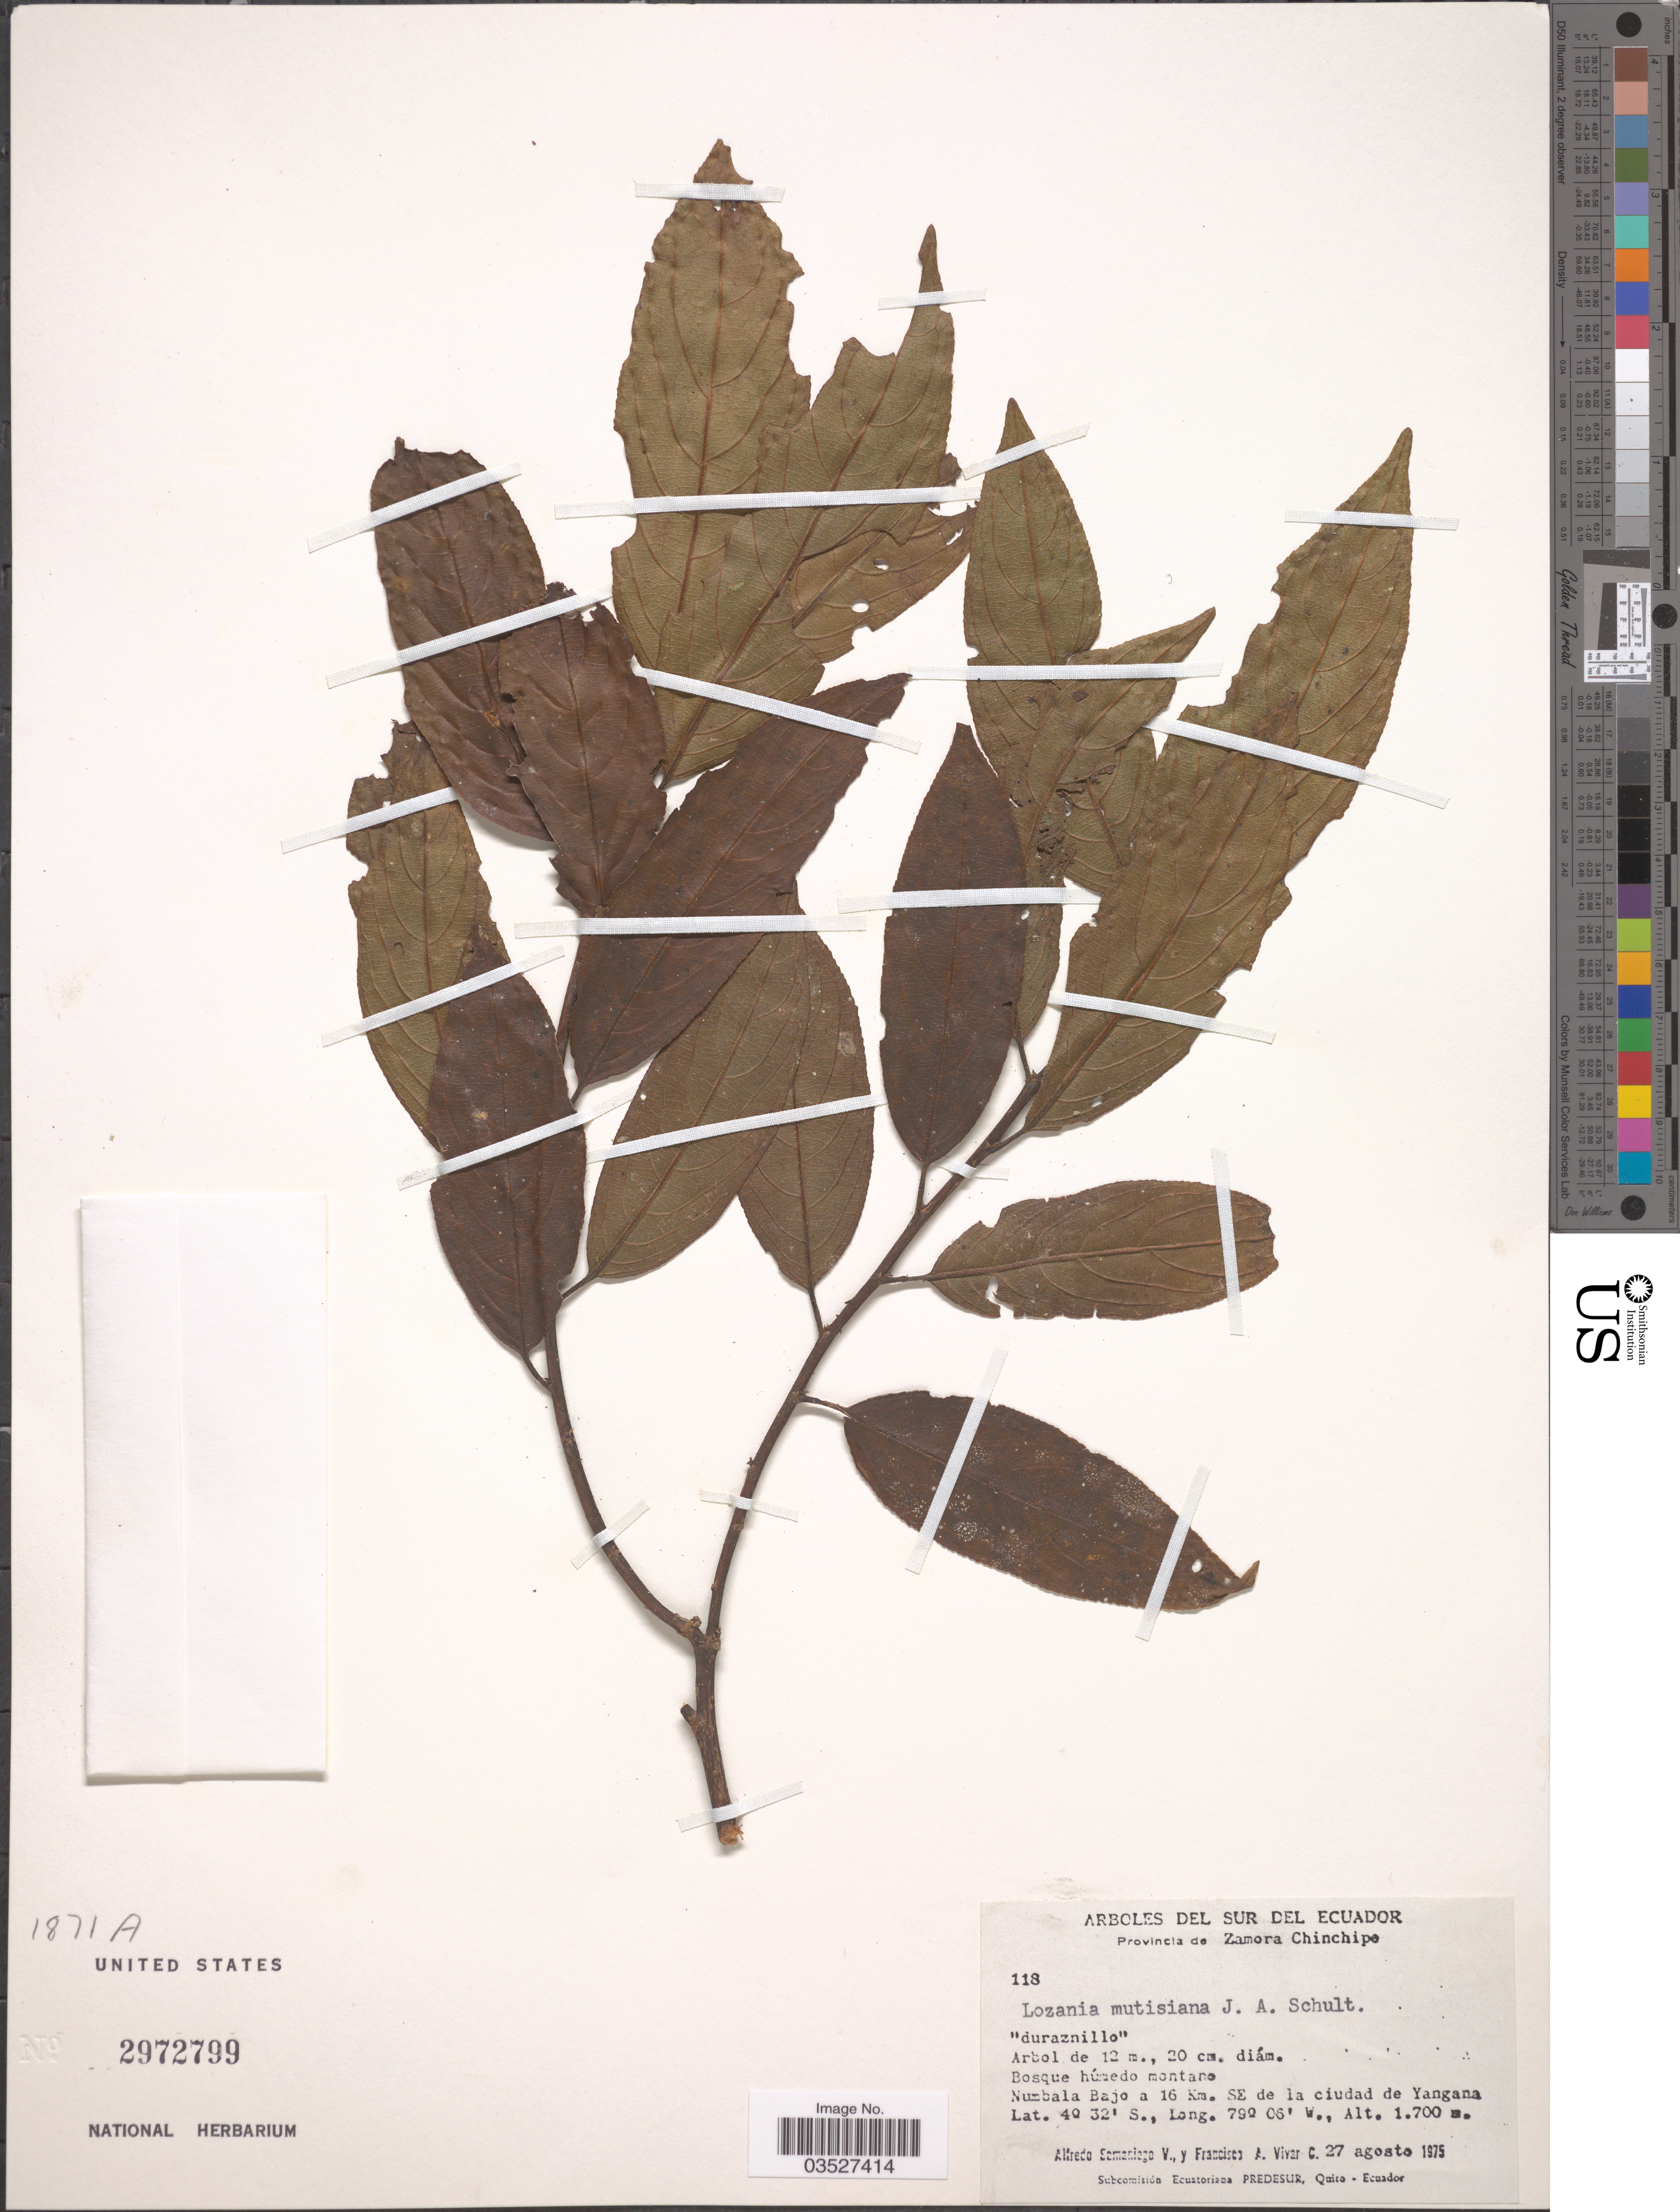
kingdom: Plantae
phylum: Tracheophyta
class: Magnoliopsida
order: Malpighiales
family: Lacistemataceae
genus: Lozania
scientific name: Lozania mutisiana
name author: Schult. in Roem. & Schult.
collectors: A. V. Samaniego & F. A. Vivar C.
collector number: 118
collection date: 1975-08-27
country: Ecuador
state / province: Zamora-Chinchipe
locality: Sur del Ecuador. Numbala Bajo a 16 Km. SE de la ciudad de Yangana.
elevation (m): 1700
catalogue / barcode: US 2972799